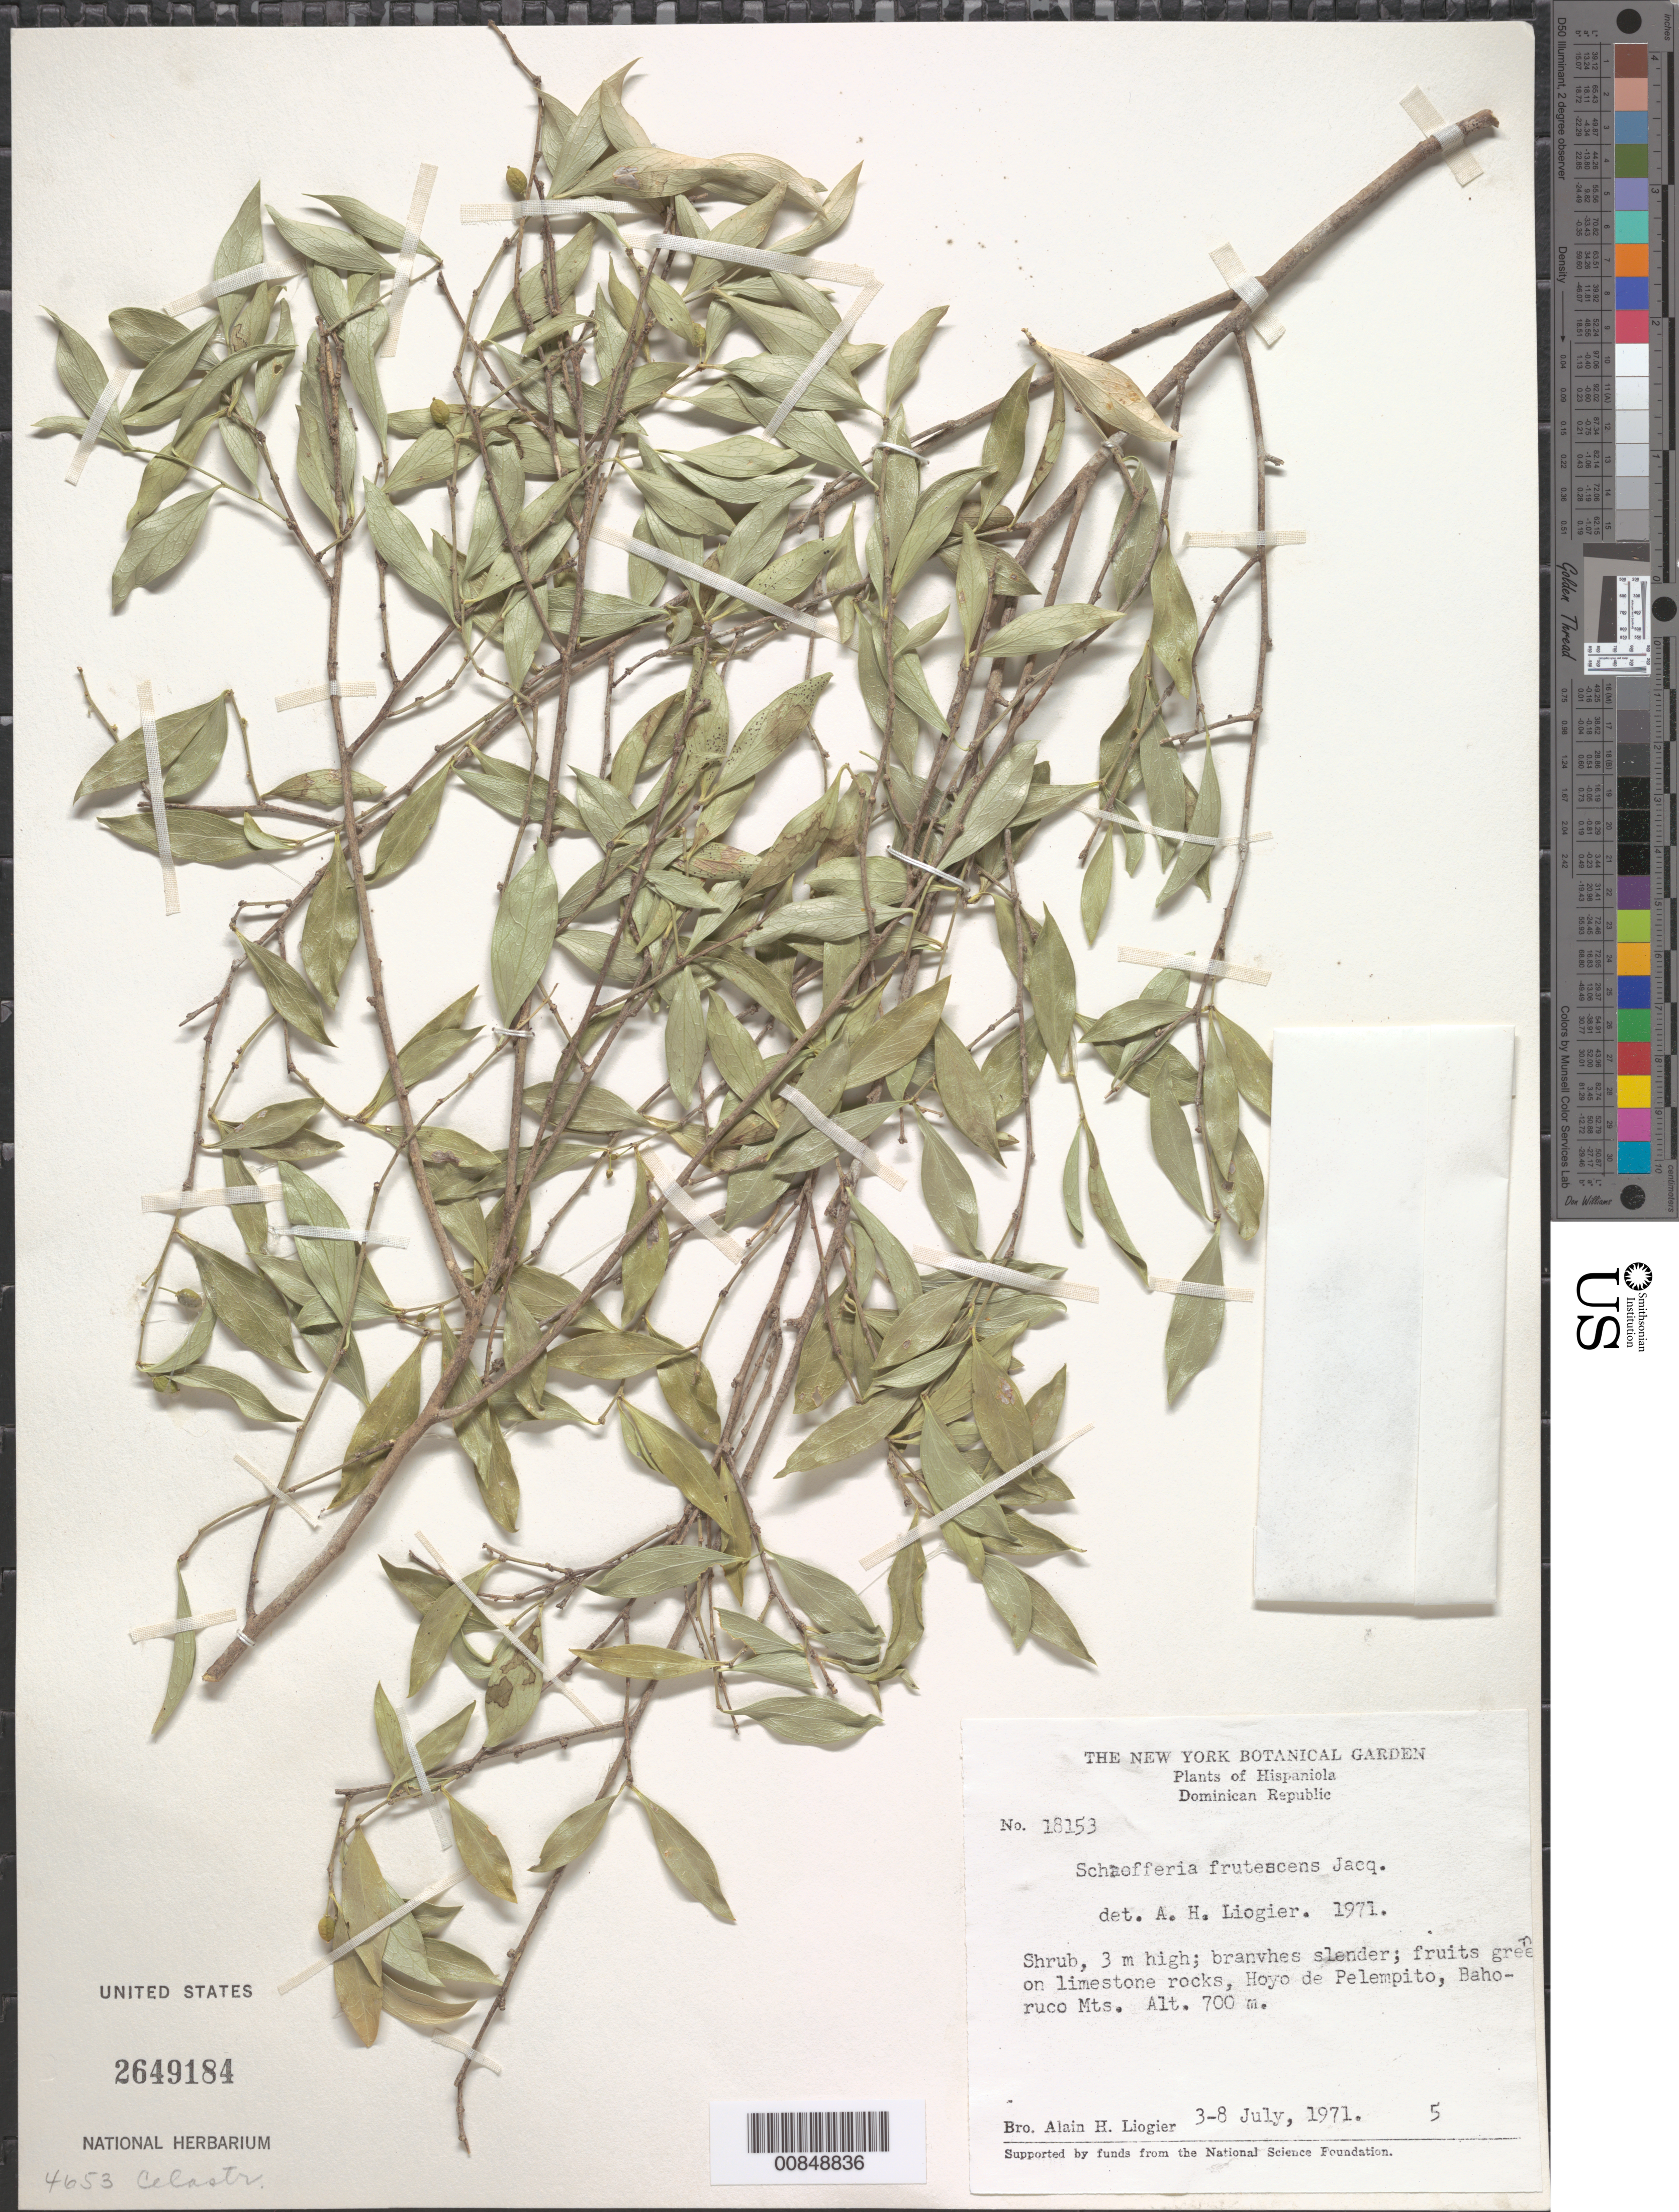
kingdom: Plantae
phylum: Tracheophyta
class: Magnoliopsida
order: Celastrales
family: Celastraceae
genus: Schaefferia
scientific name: Schaefferia frutescens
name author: Jacq.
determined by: Liogier, Alain H.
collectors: A. H. Liogier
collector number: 18153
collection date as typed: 03 Jul 1971 to 08 Jul 1971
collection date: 1971-07-03/1971-07-08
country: Dominican Republic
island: Hispaniola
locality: Hoyo de Pelempito, Bahoruco Mts.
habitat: On limestone rocks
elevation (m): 700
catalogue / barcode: US 2649184